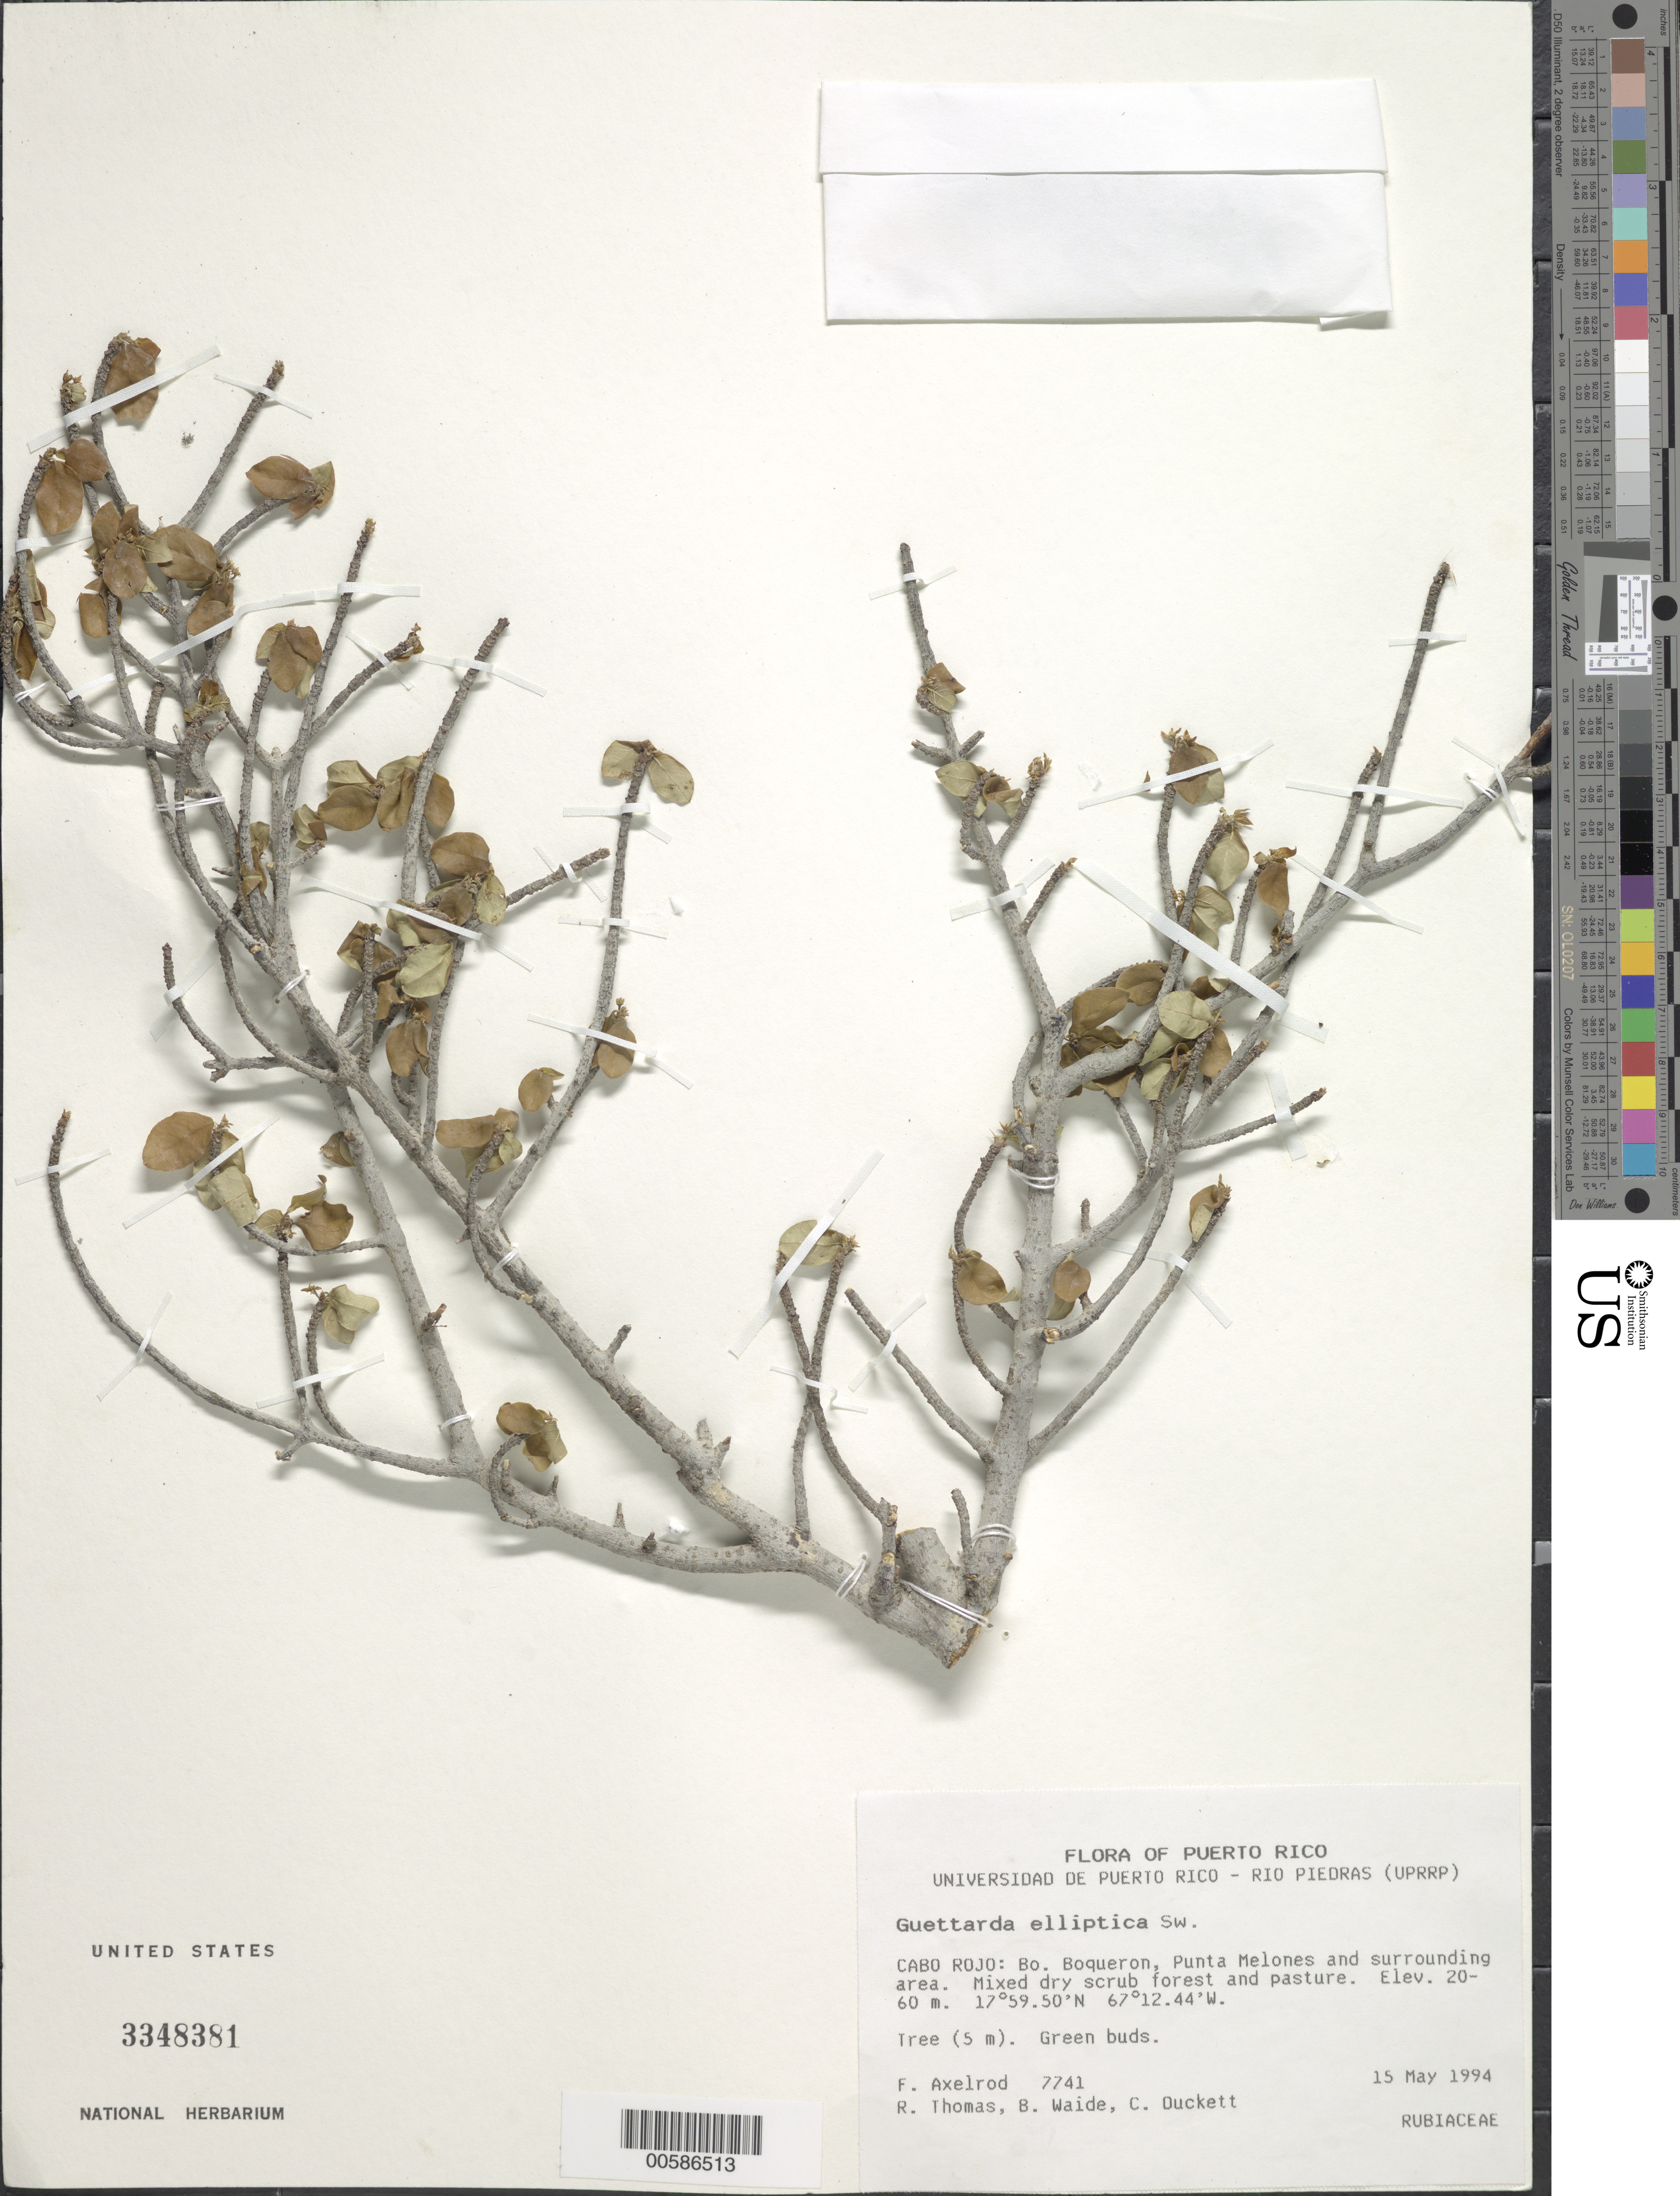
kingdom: Plantae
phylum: Tracheophyta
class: Magnoliopsida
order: Gentianales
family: Rubiaceae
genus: Guettarda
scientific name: Guettarda elliptica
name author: Sw.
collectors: F. S. Axelrod, R. Thomas, B. Waide & C. Duckett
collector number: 7741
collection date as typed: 15 May 1994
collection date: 1994-05-15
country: Puerto Rico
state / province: Cabo Rojo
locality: Cabo Rojo: Bo. Boquerón, Punta Melones and surrounding area.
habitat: Mixed dry scrub forest and pasture.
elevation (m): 20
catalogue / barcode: US 3348381